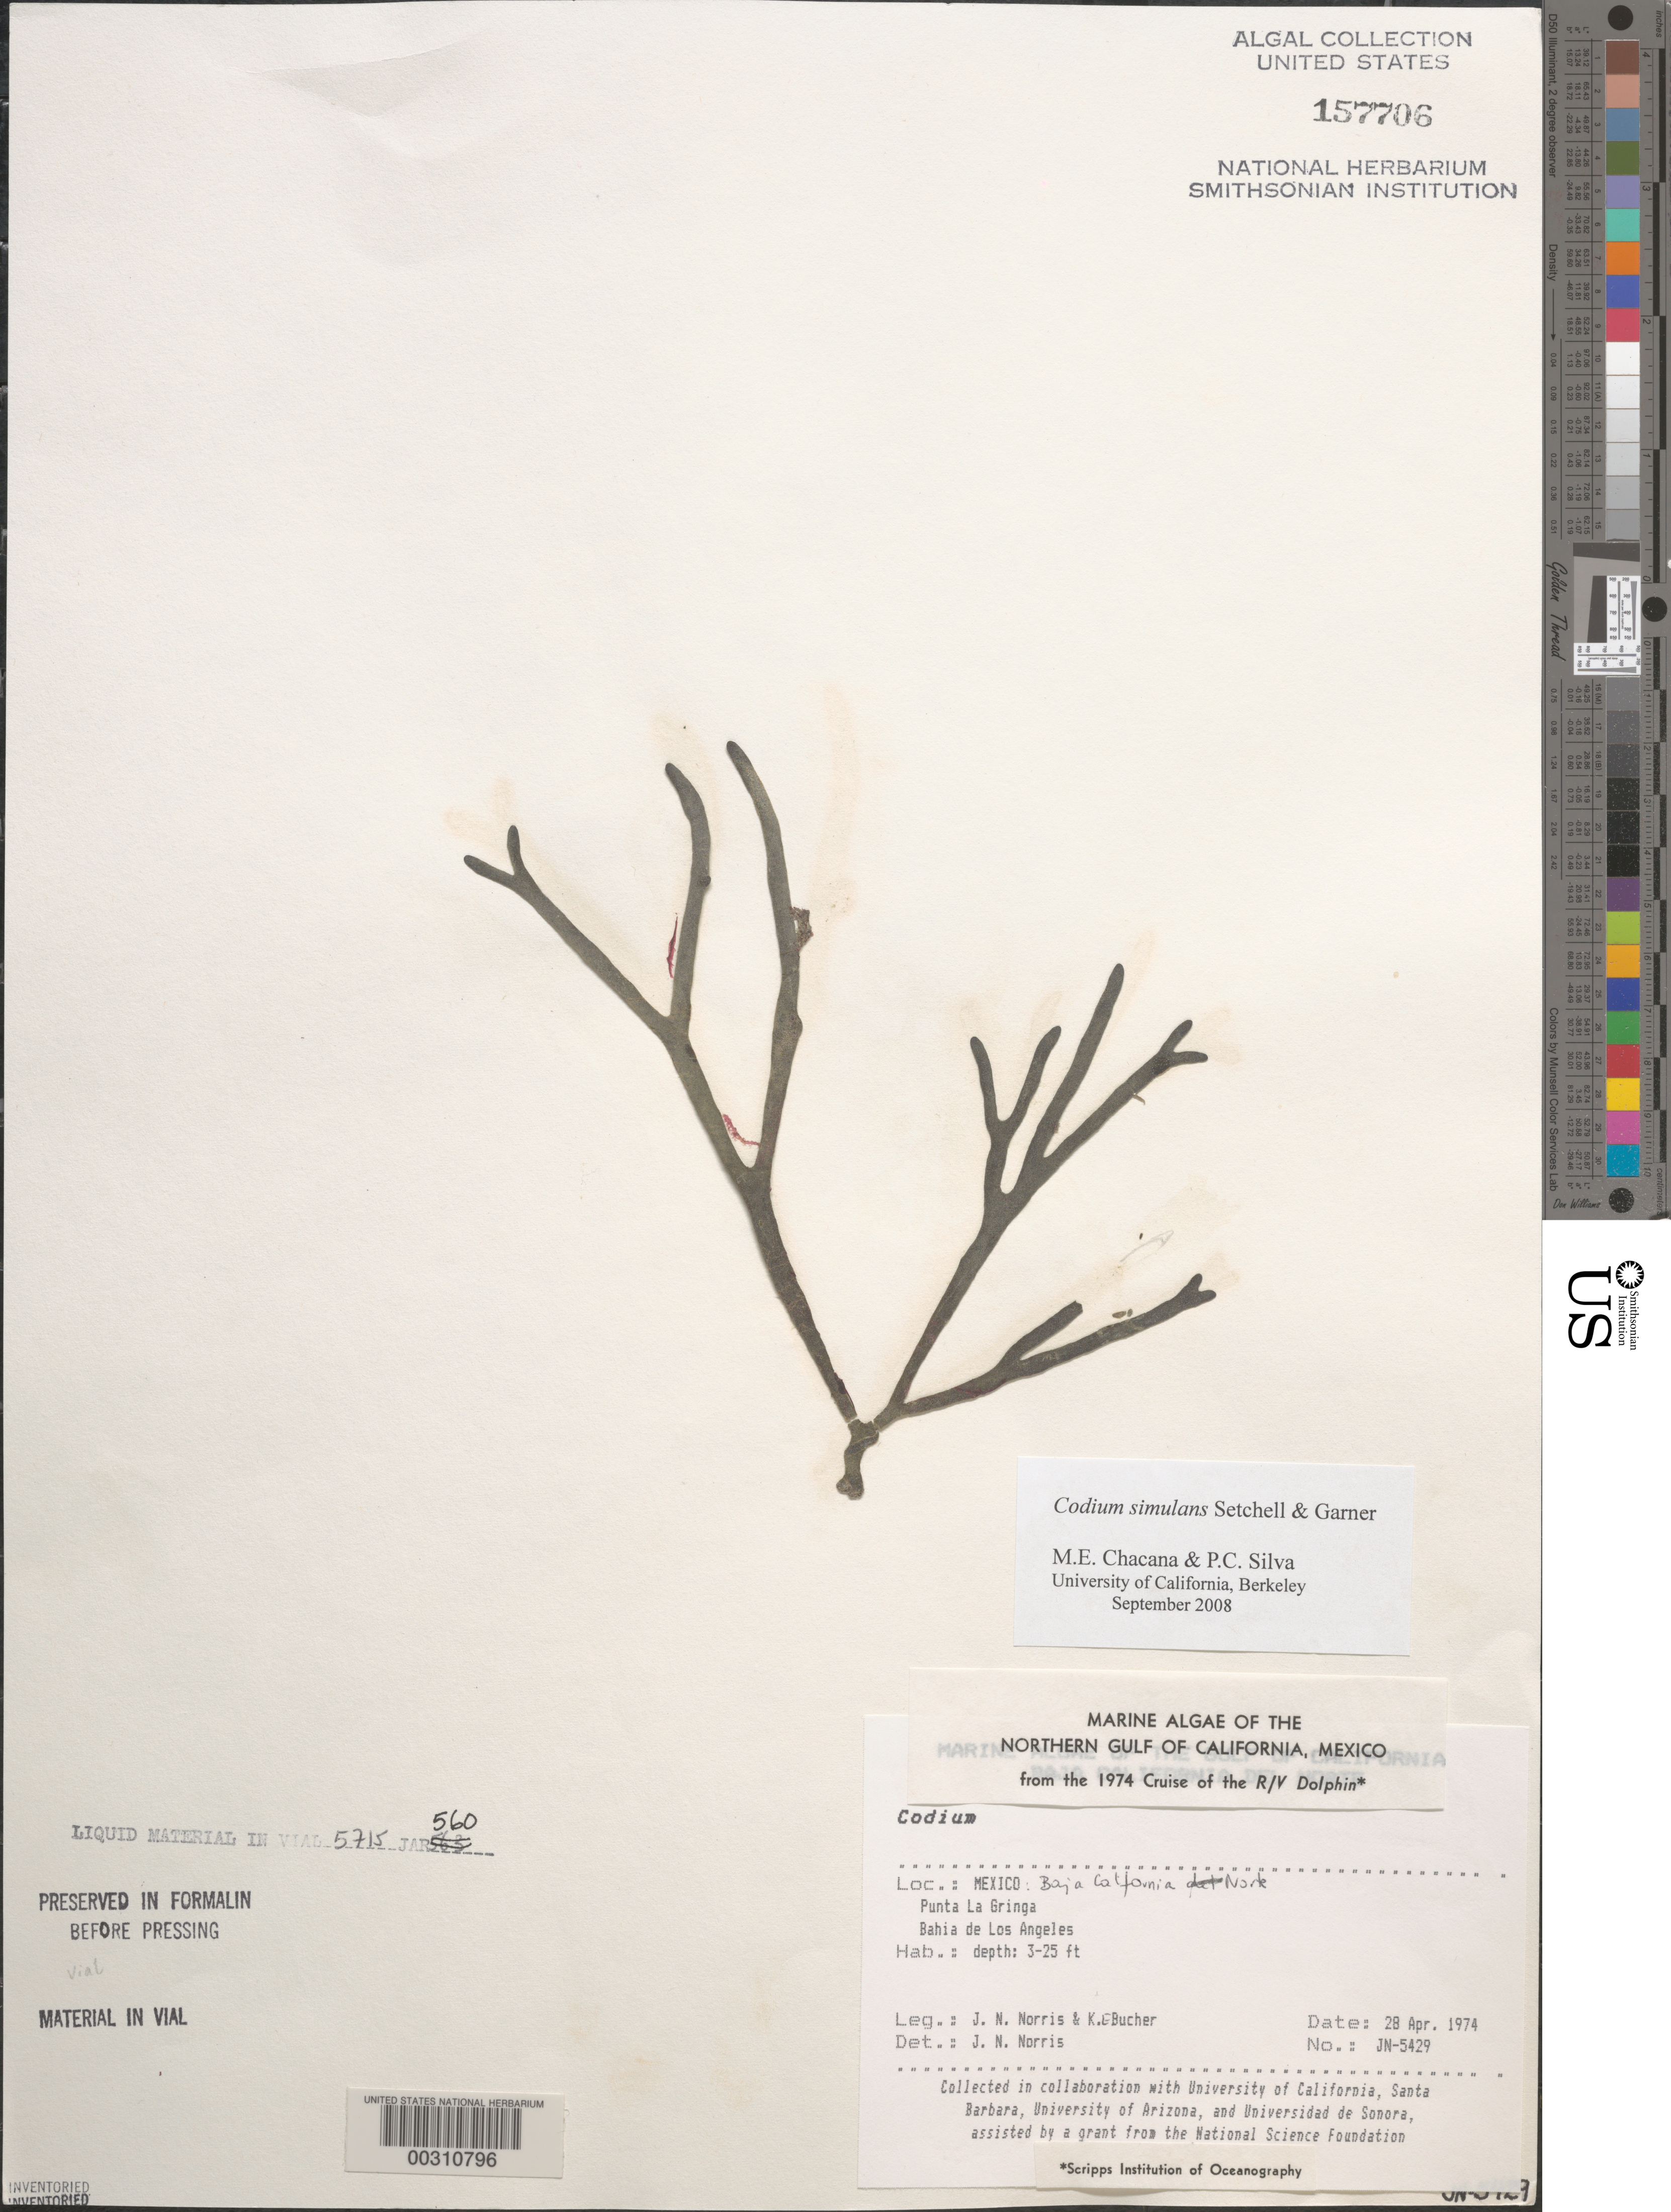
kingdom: Plantae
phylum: Chlorophyta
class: Ulvophyceae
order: Bryopsidales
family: Codiaceae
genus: Codium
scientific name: Codium simulans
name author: Setch. & N.L. Gardner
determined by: Chacana, M. E.; Silva, P. C.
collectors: J. N. Norris & K. E. Bucher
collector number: JN-5429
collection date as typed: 28 Apr 1974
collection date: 1974-04-28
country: Mexico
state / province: Baja California Norte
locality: Punta La Gringa, Bahia de los Angeles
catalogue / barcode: US 157706